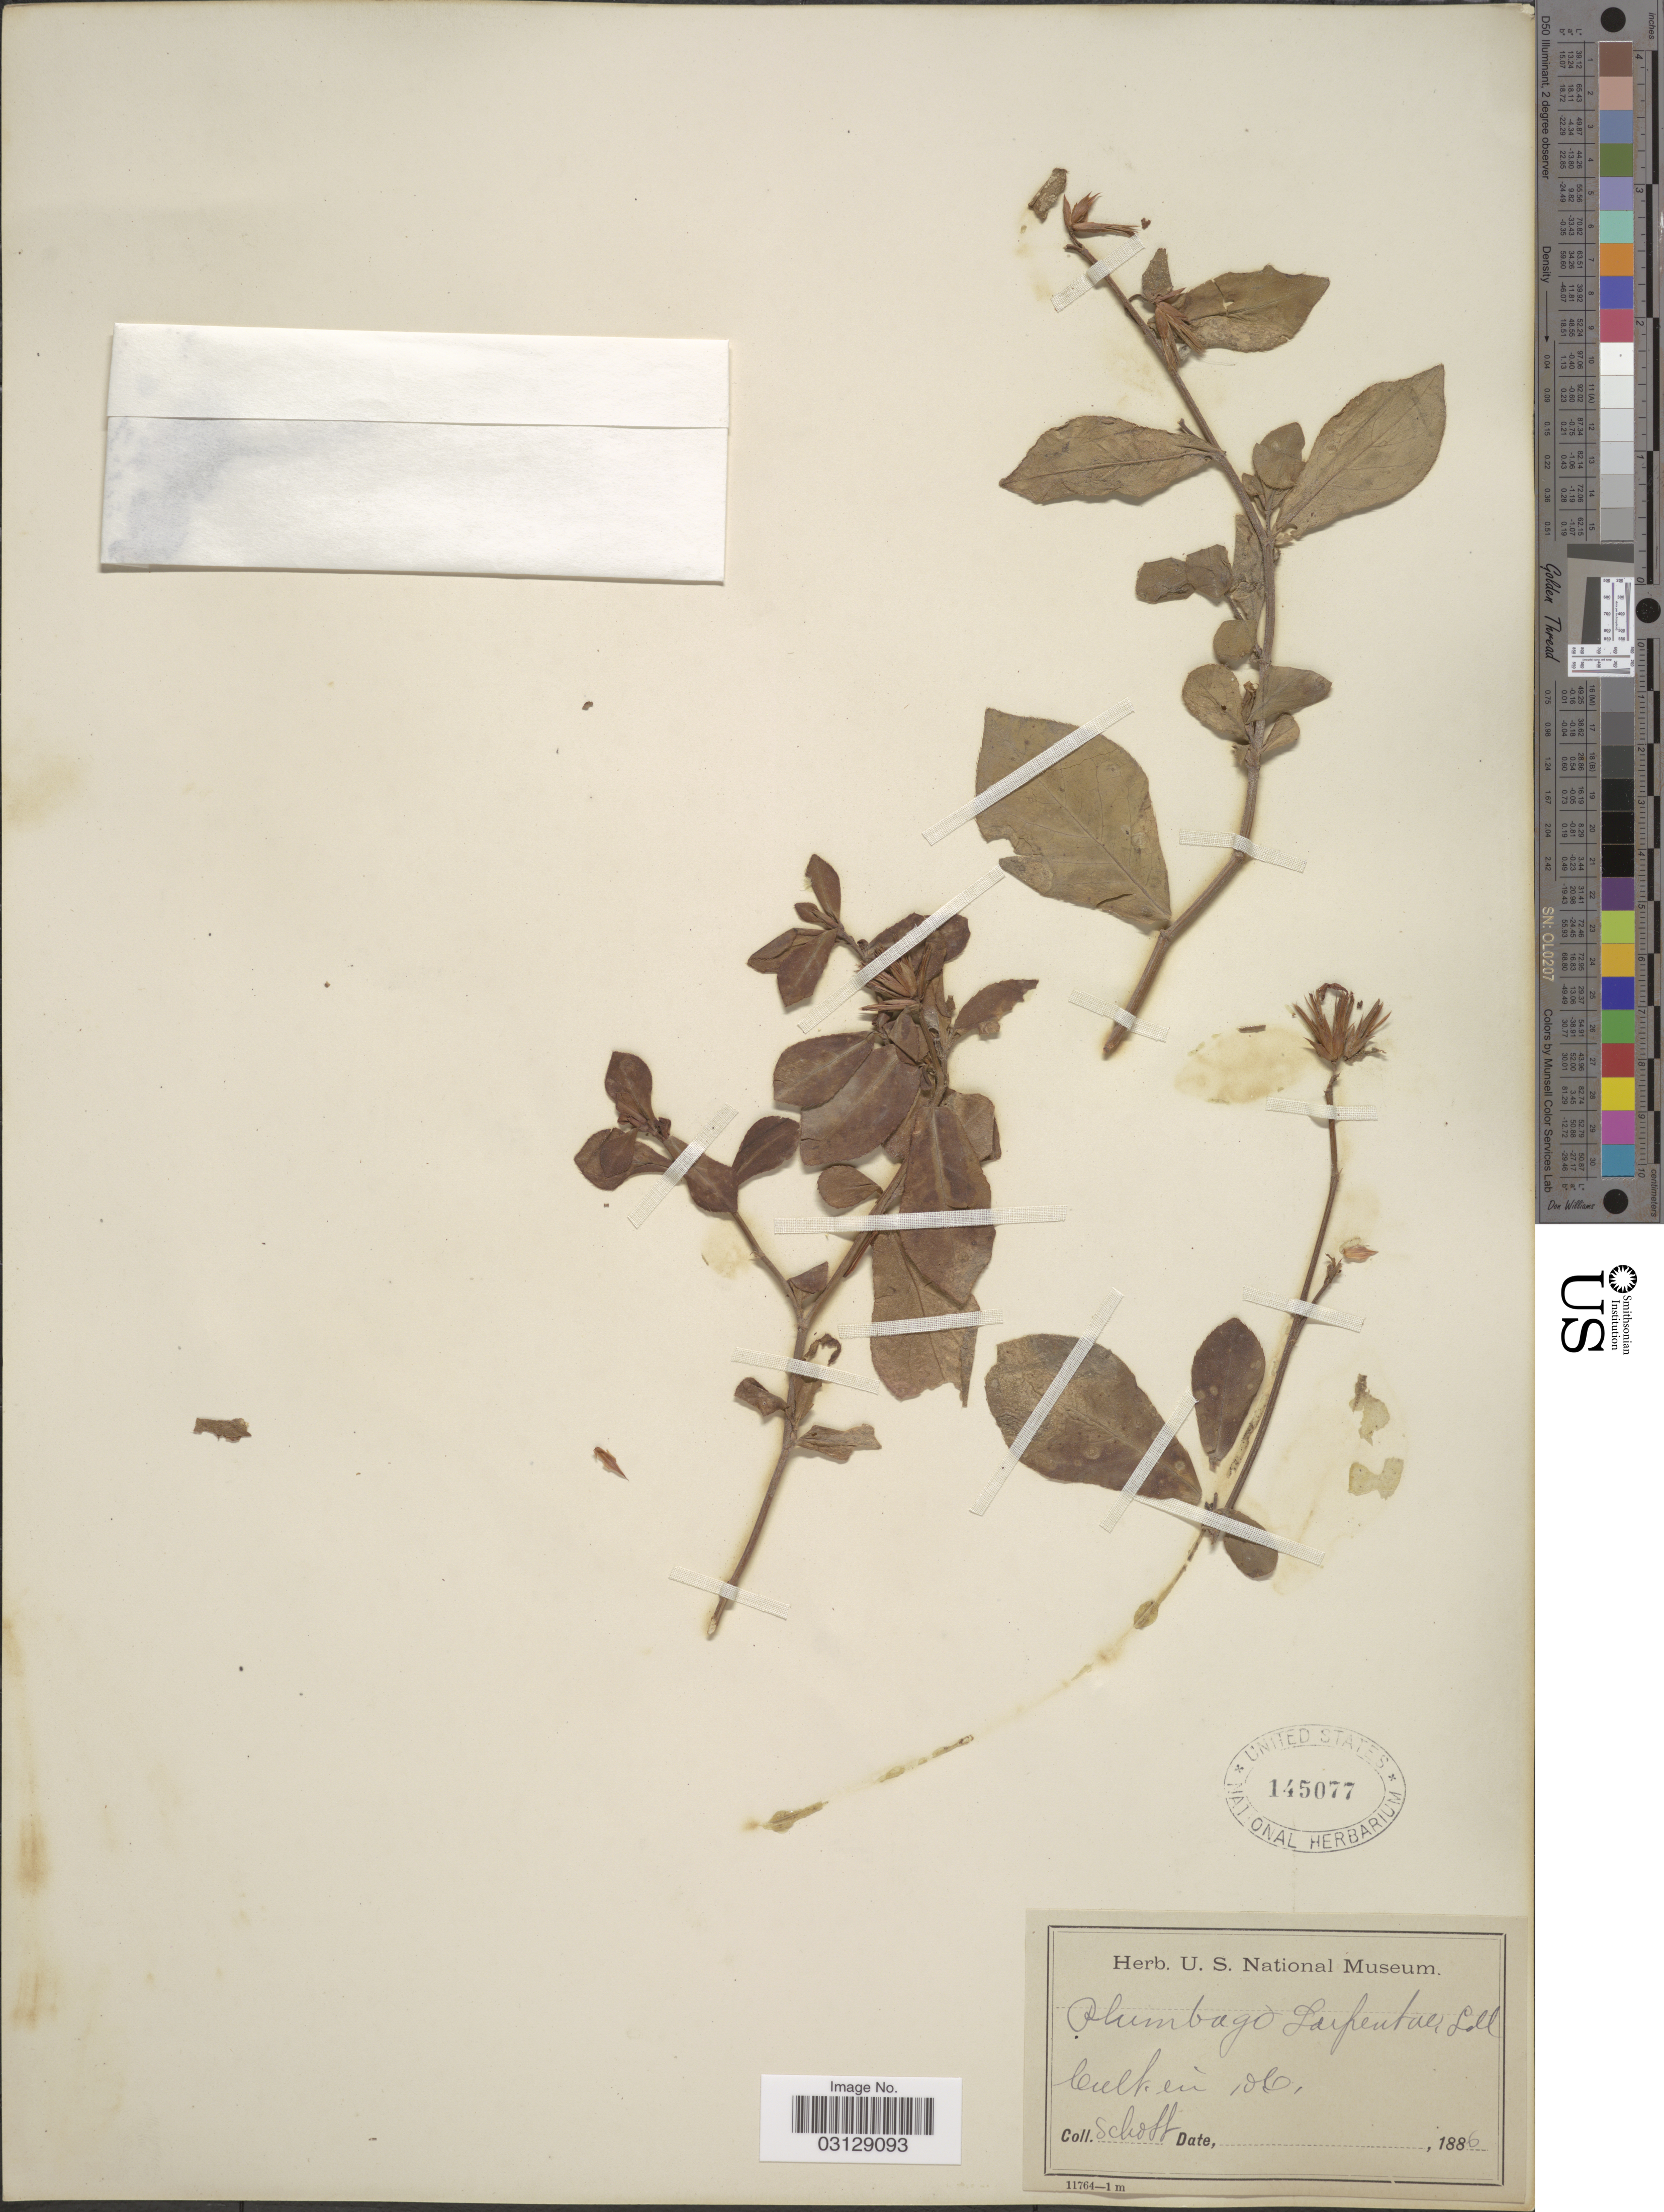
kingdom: Plantae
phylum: Tracheophyta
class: Magnoliopsida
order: Caryophyllales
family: Plumbaginaceae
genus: Plumbago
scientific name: Plumbago coccinea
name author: Salisb.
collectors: Schott, --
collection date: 1886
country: United States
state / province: District of Columbia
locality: In D.C.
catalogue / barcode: US 145077